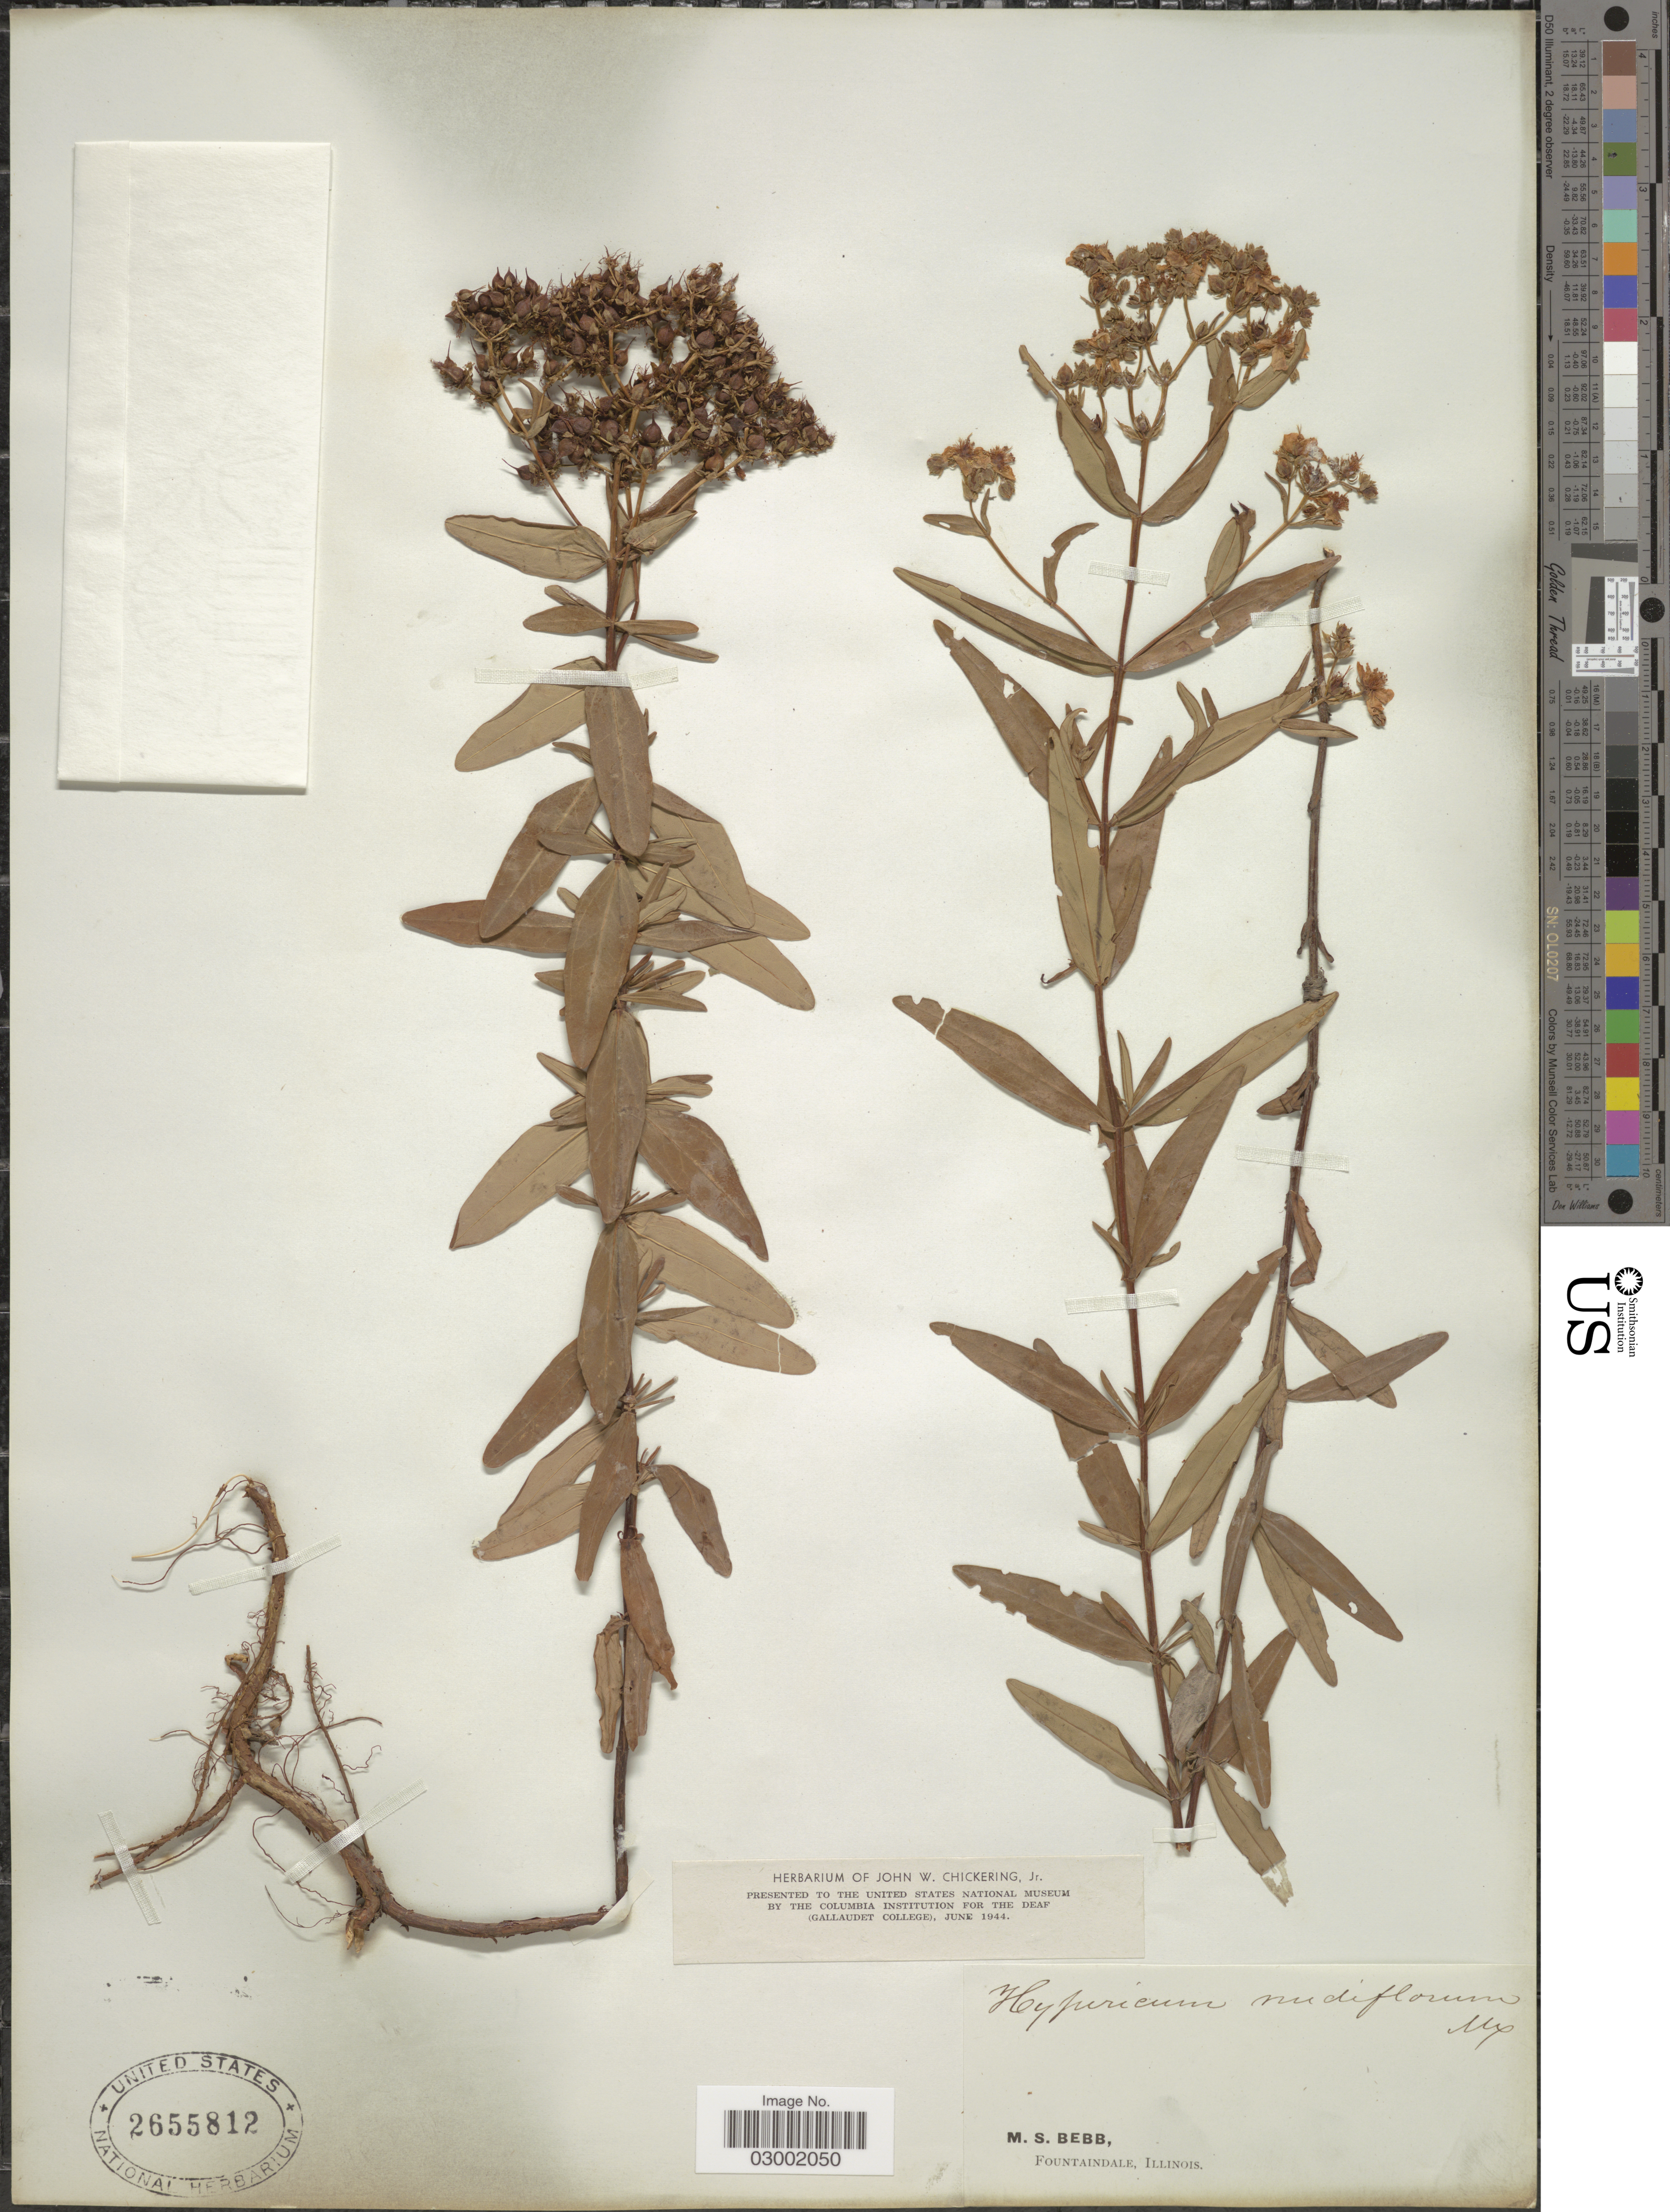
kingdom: Plantae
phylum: Tracheophyta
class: Magnoliopsida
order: Malpighiales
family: Hypericaceae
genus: Hypericum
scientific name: Hypericum nudiflorum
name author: Michx. ex Willd.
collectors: M. Bebb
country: United States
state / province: Illinois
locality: Fountaindale, Illinois.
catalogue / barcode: US 2655812